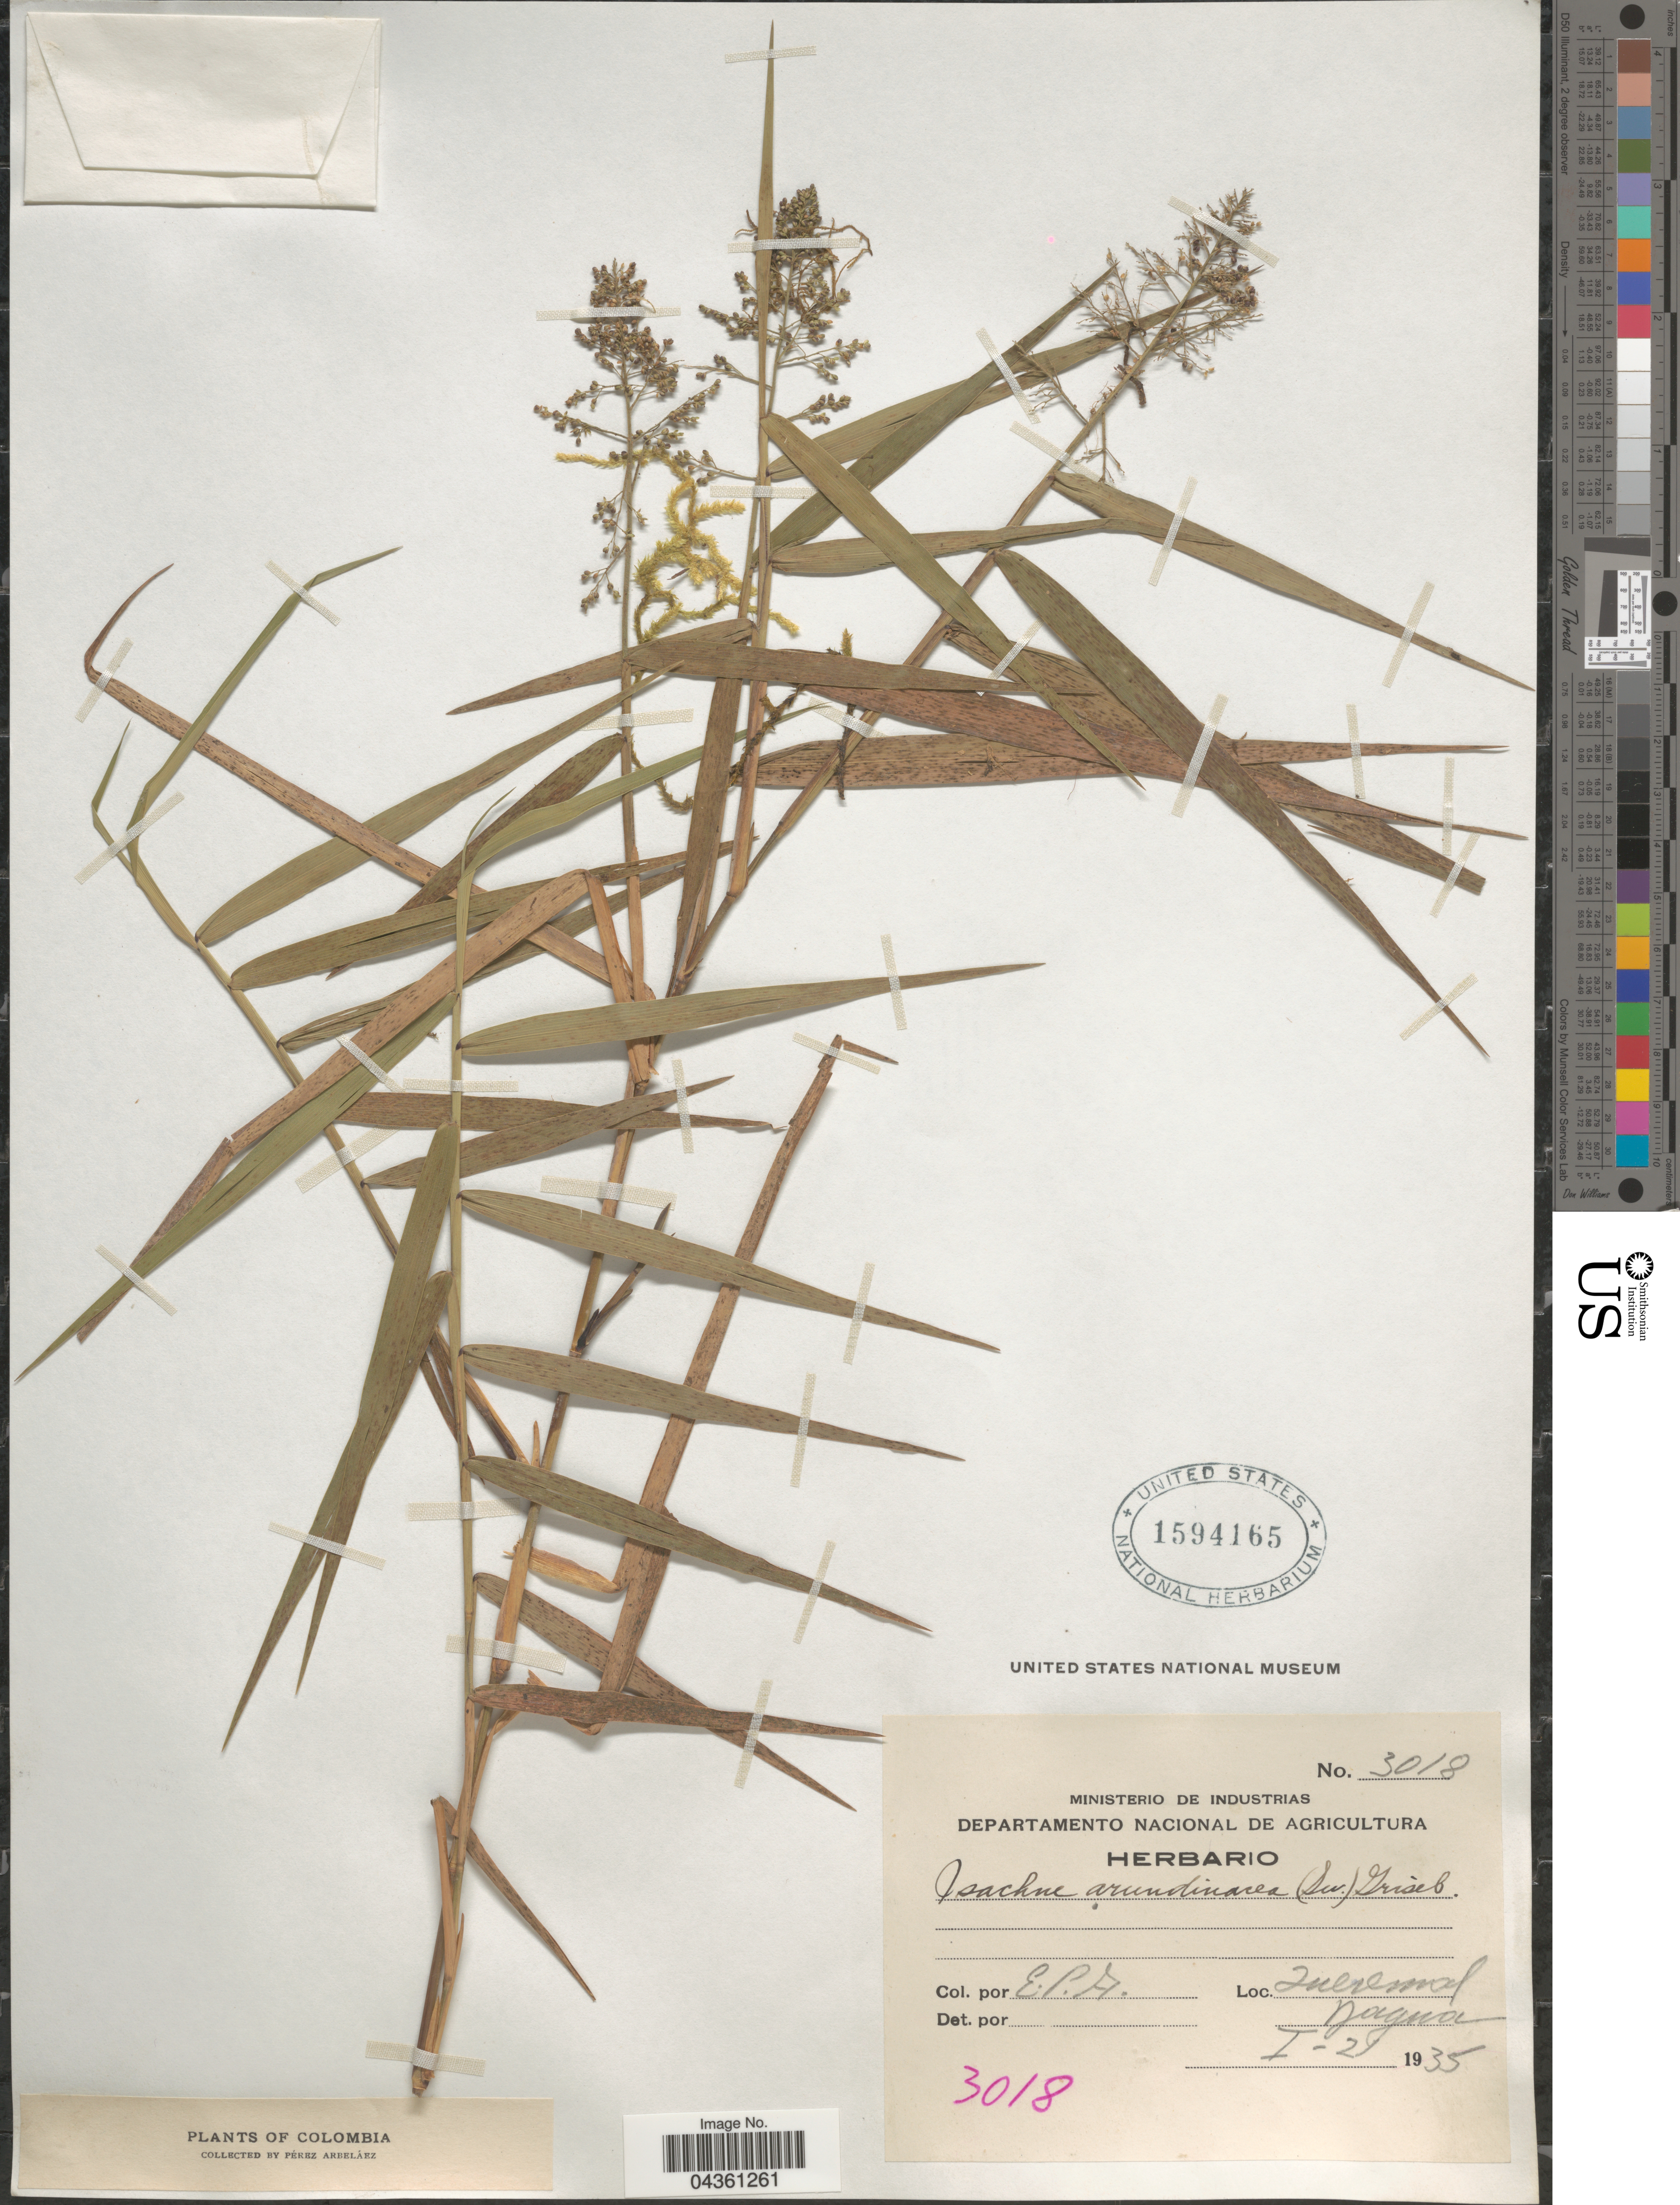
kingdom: Plantae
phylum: Tracheophyta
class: Liliopsida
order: Poales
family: Poaceae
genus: Isachne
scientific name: Isachne ligulata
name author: Swallen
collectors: E. Pérez Arbeláez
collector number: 3018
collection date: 1935-01-21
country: Colombia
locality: Queremal Nagua.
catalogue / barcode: US 1594165